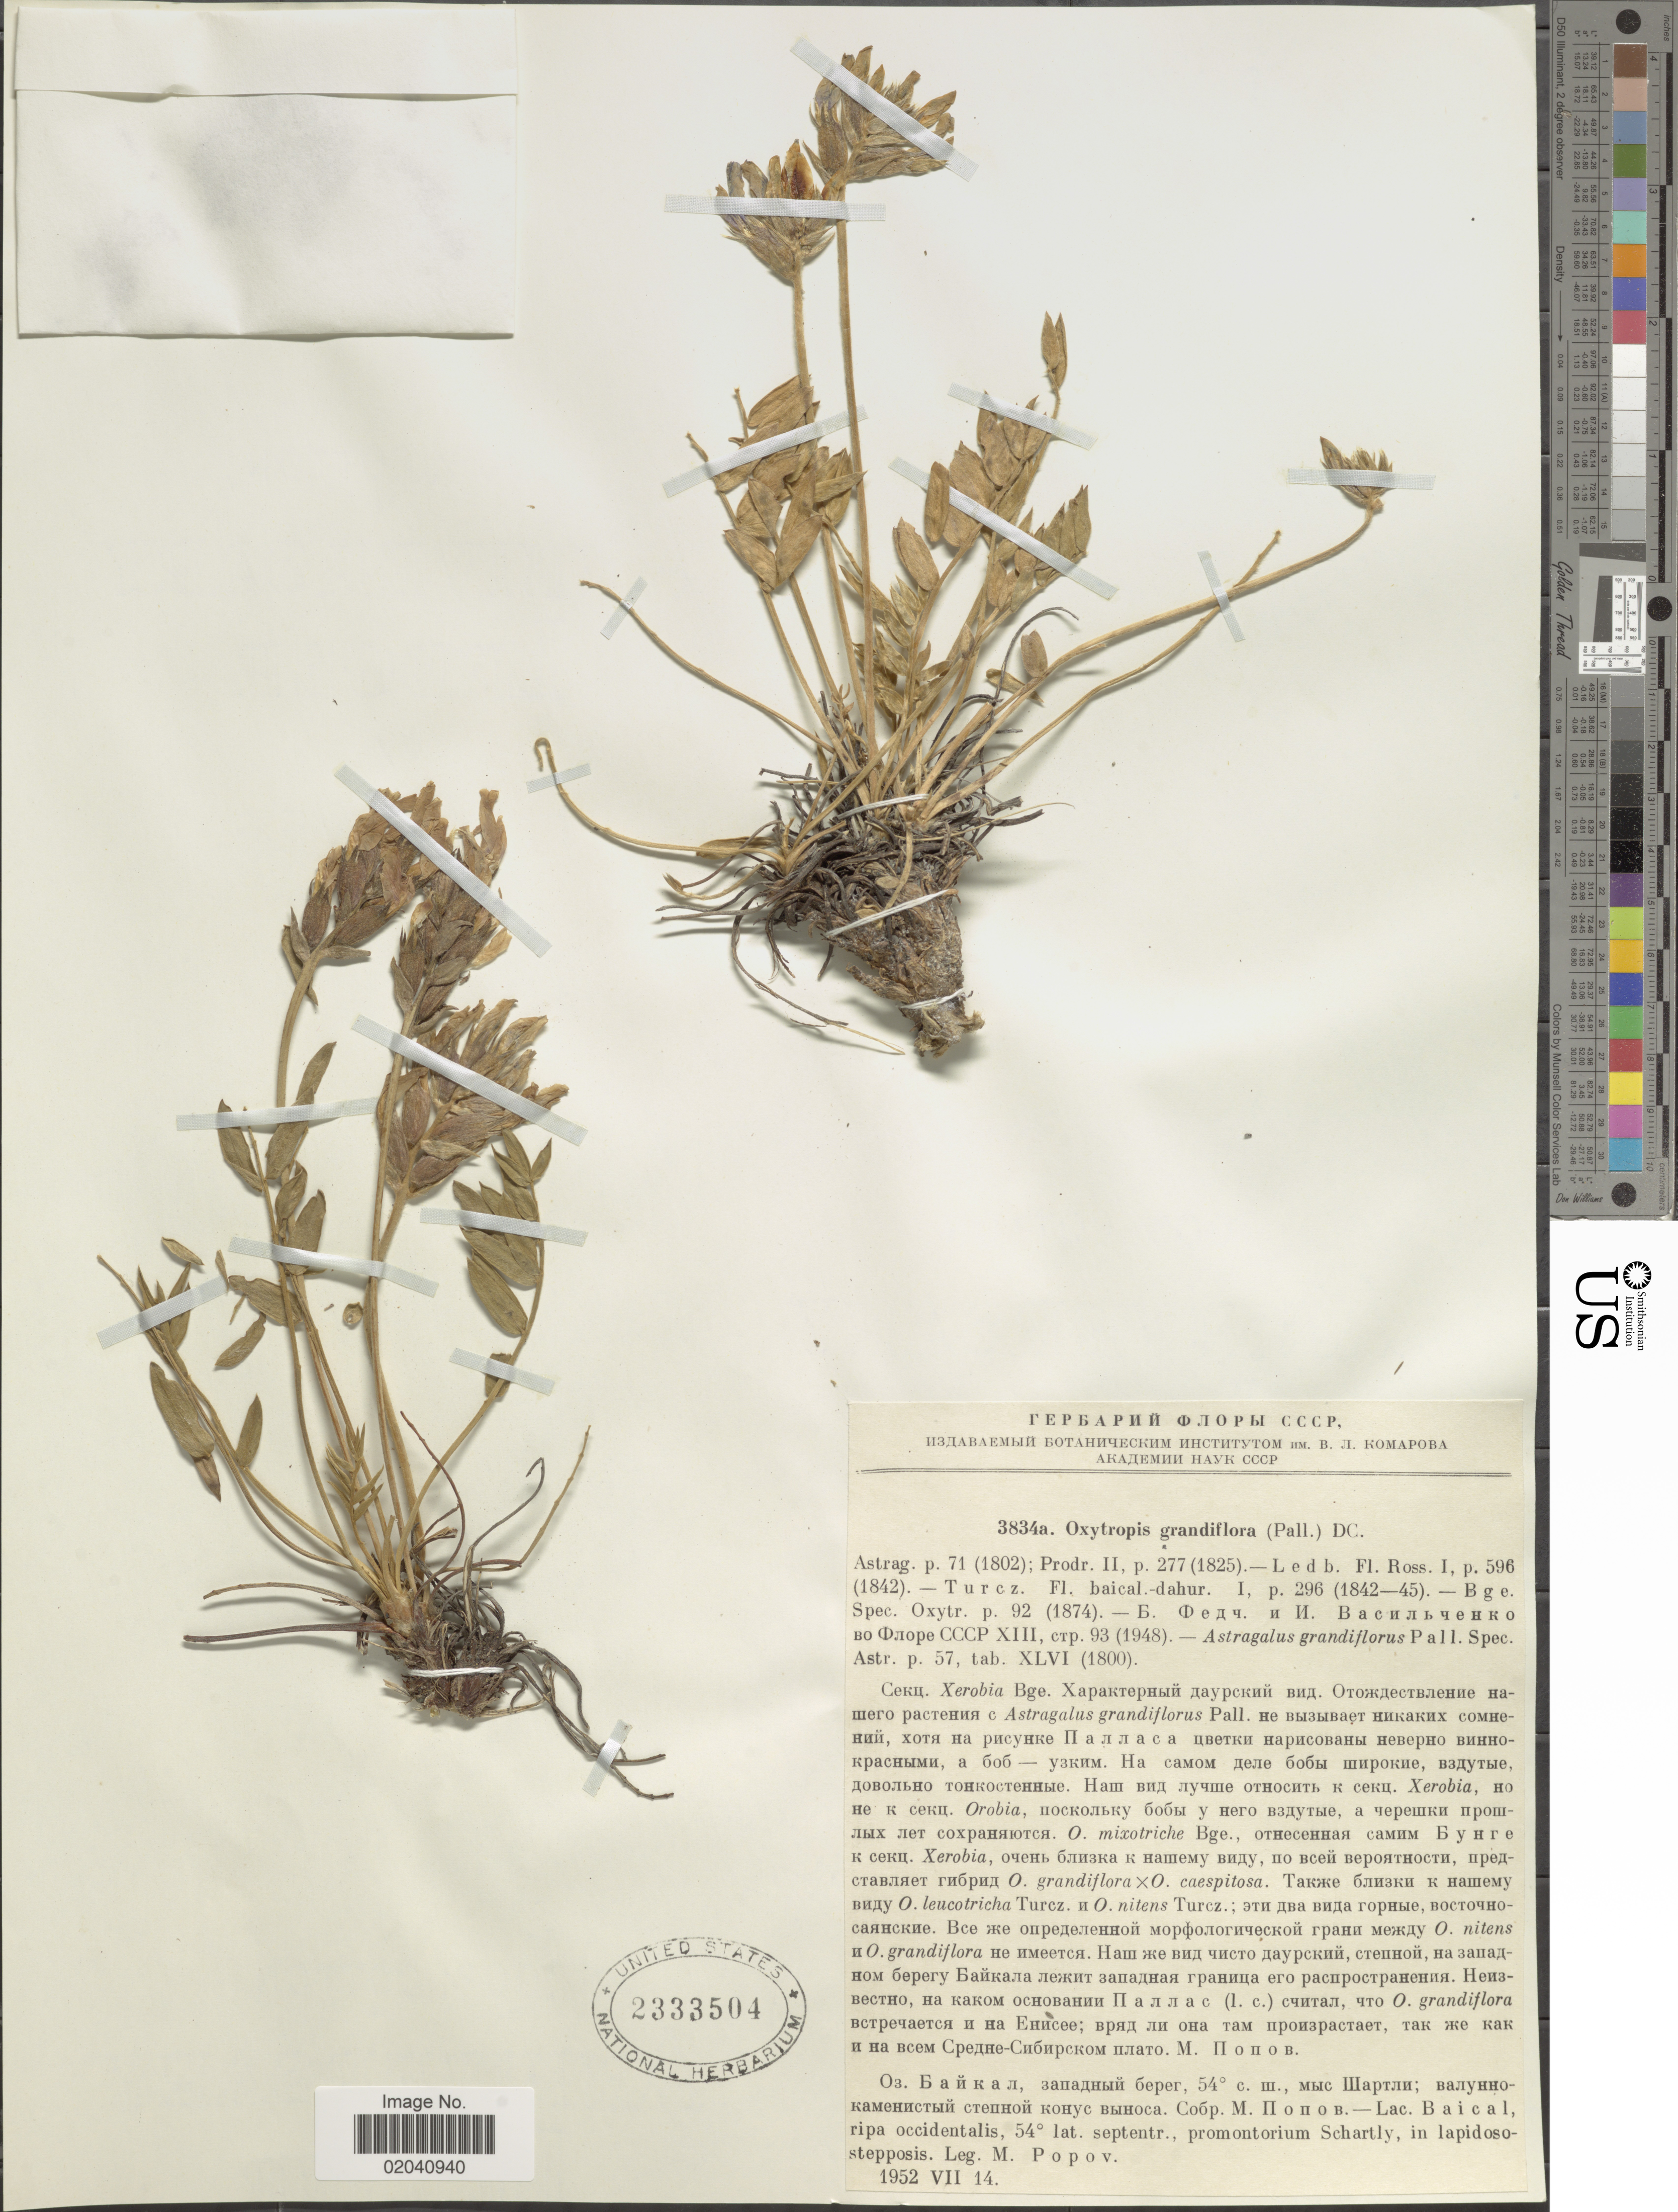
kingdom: Plantae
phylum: Tracheophyta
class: Magnoliopsida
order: Fabales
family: Fabaceae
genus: Oxytropis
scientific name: Oxytropis grandiflora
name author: (Pall.) DC.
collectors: M. Popov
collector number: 3834a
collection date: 1952-07-14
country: Russian Federation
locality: Baical, ripa occidentalis, promontorium Schartlyu, in lapidos-stepposis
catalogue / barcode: US 2333504